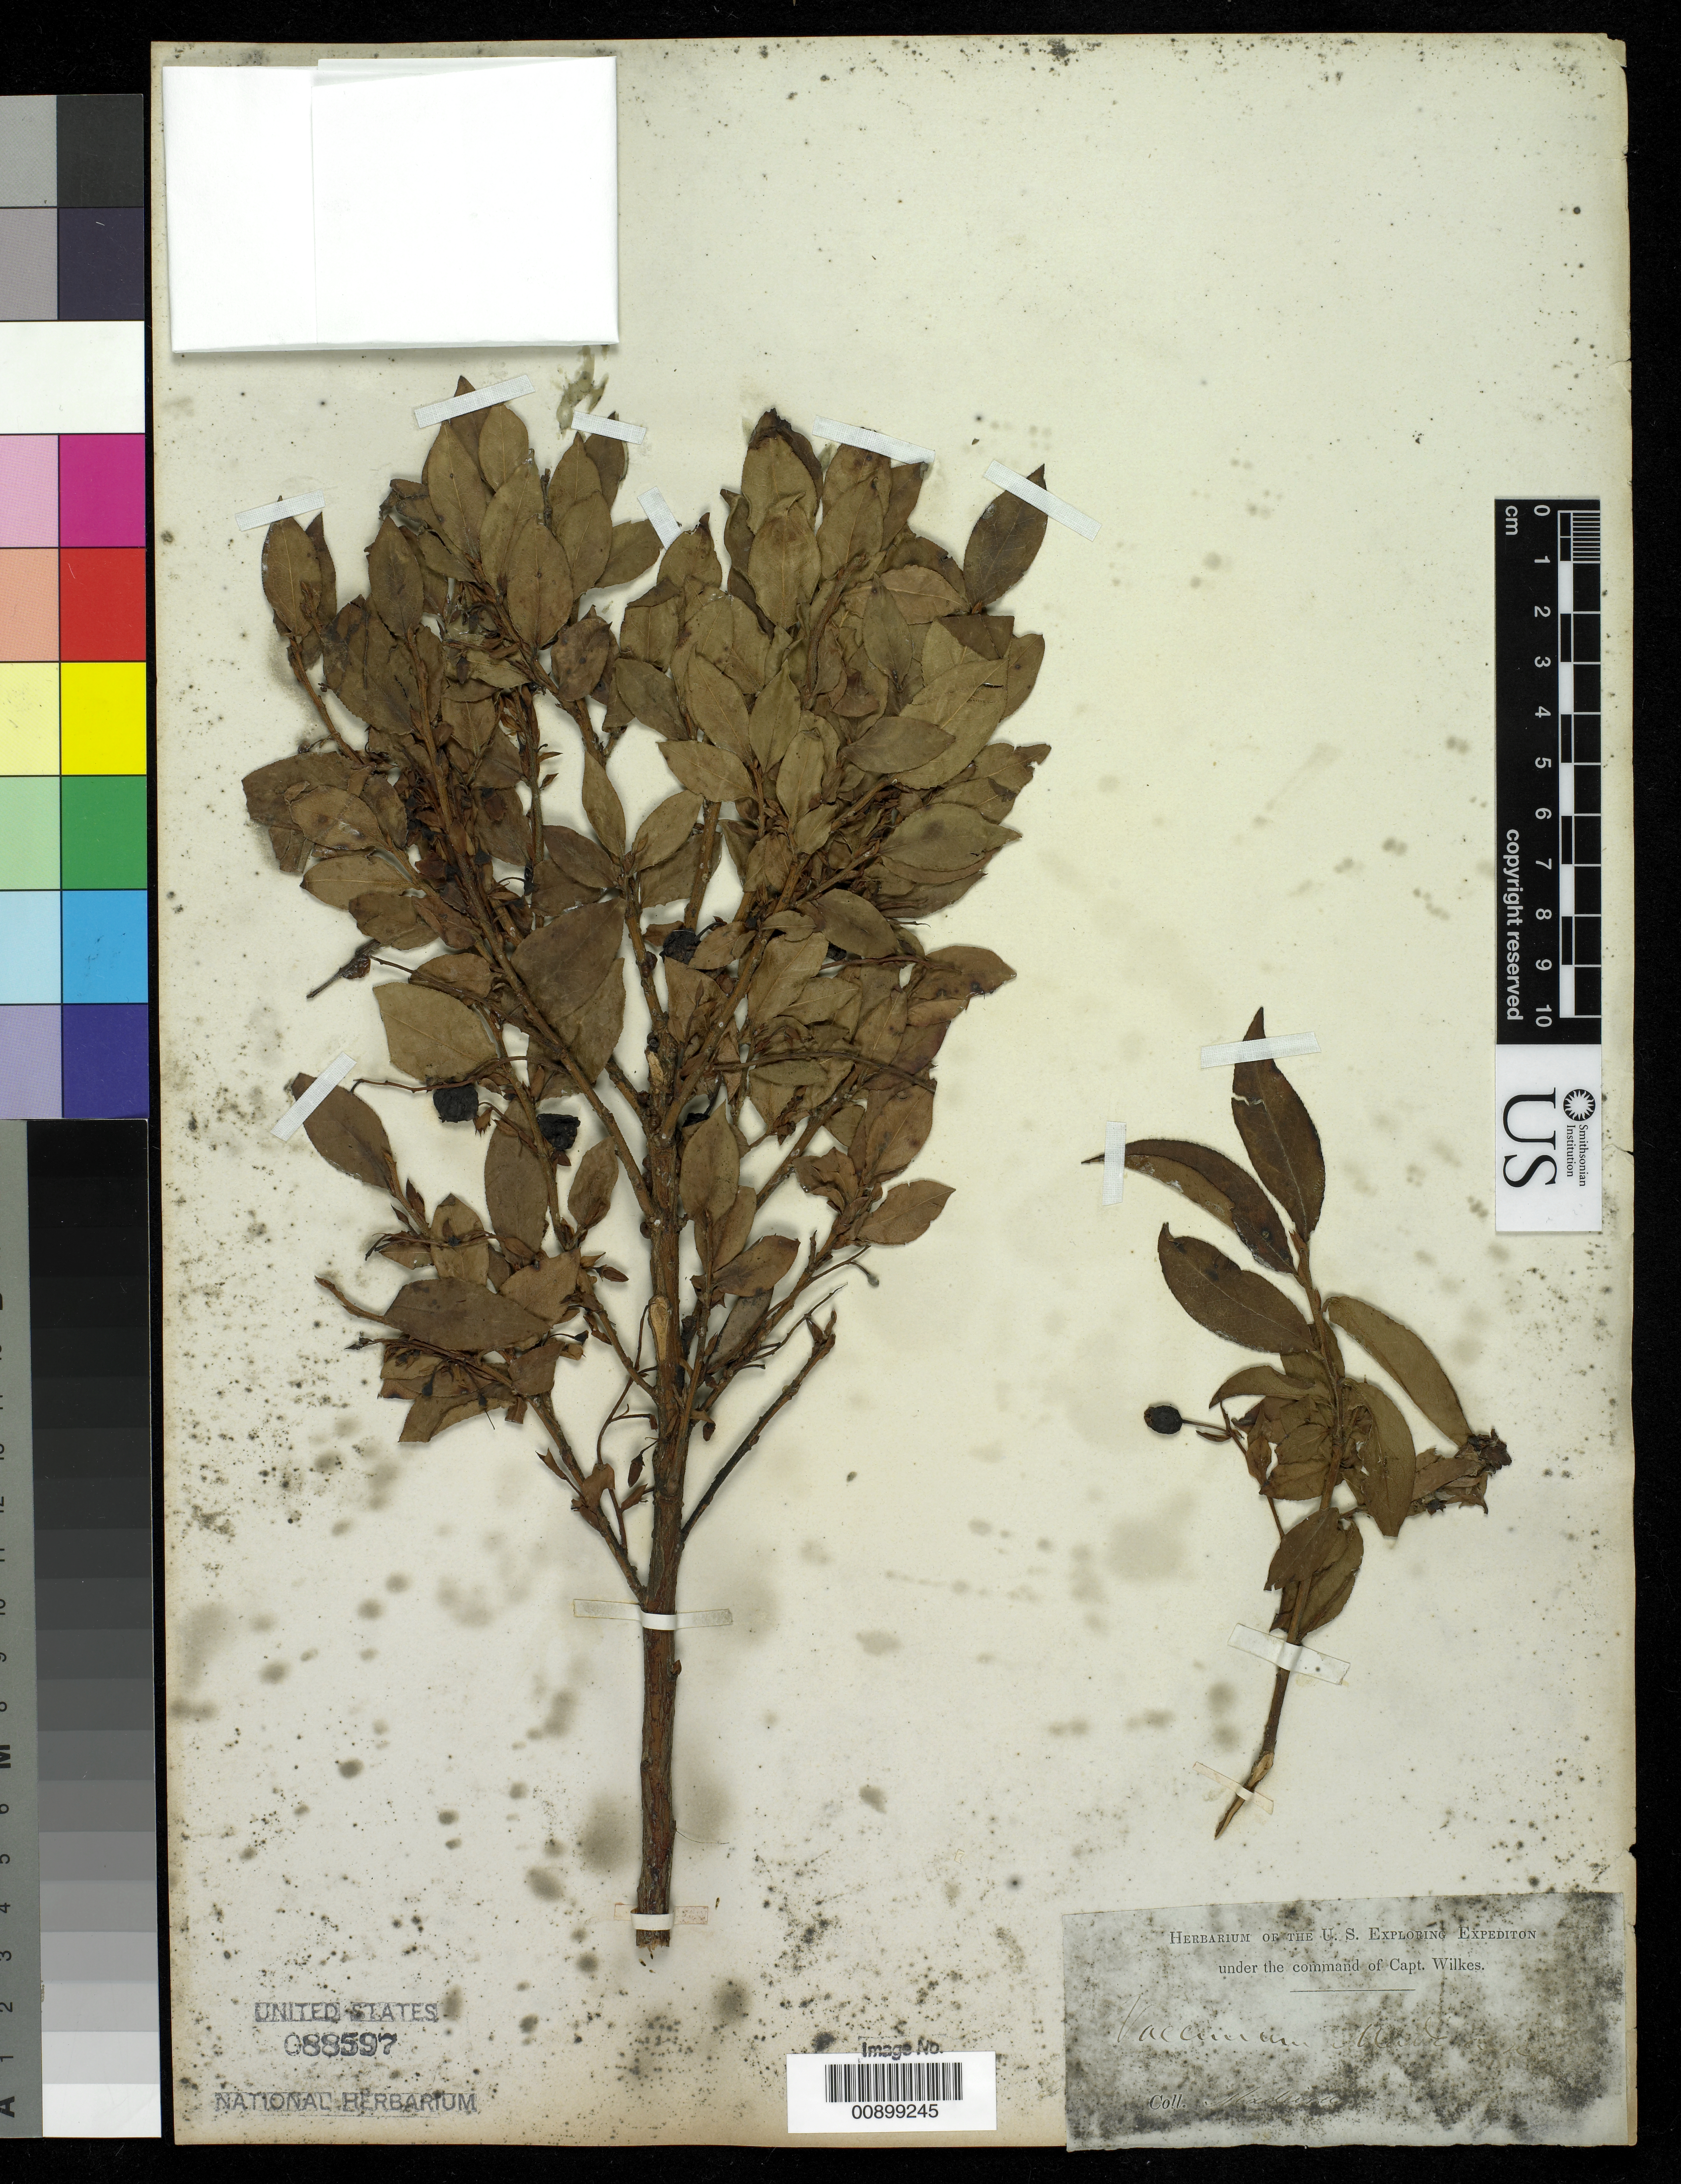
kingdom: Plantae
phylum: Tracheophyta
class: Magnoliopsida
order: Ericales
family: Ericaceae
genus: Vaccinium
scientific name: Vaccinium maderense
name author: Link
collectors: Wilkes Explor. Exped.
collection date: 1838/1842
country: Portugal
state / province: Madeira (Aut. Reg.)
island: Madeira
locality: Funchal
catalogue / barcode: US 88597